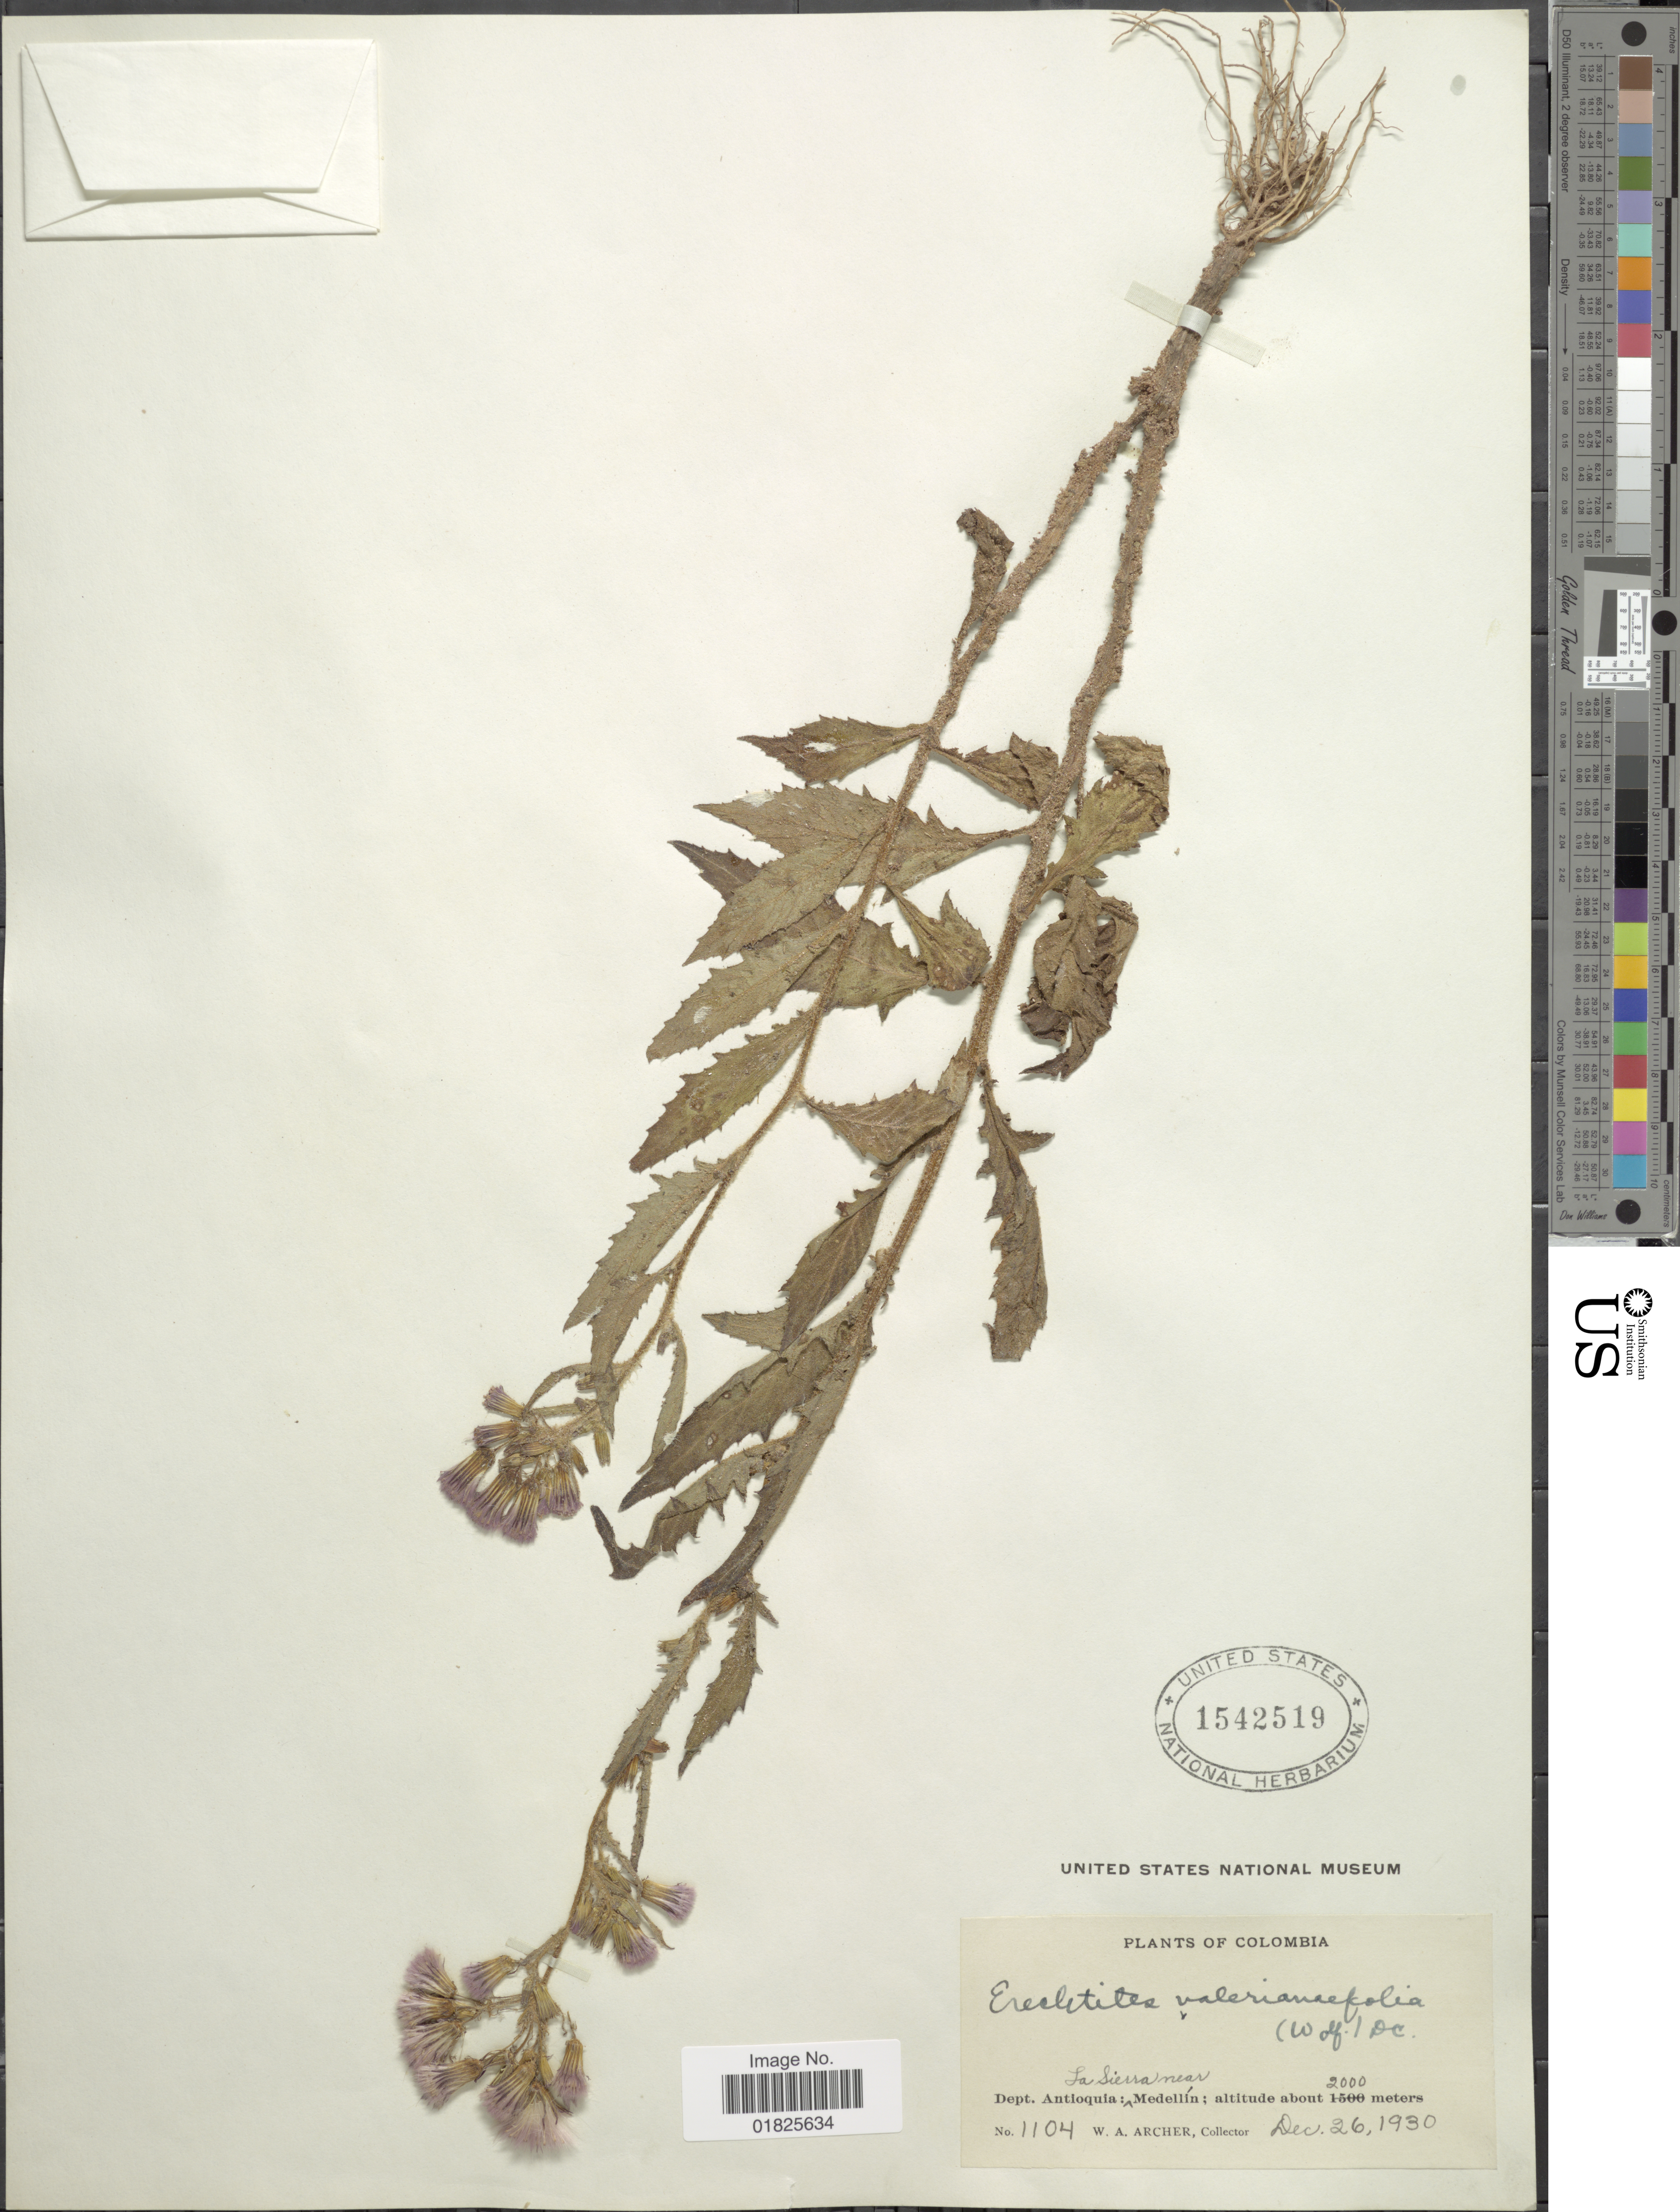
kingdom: Plantae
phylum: Tracheophyta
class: Magnoliopsida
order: Asterales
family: Asteraceae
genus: Erechtites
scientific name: Erechtites valerianifolius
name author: (Link ex Spreng.) DC.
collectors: W. A. Archer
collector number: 1104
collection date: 1930-12-26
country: Colombia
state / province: Antioquia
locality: La Sierra near Medellin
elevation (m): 2000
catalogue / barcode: US 1542519